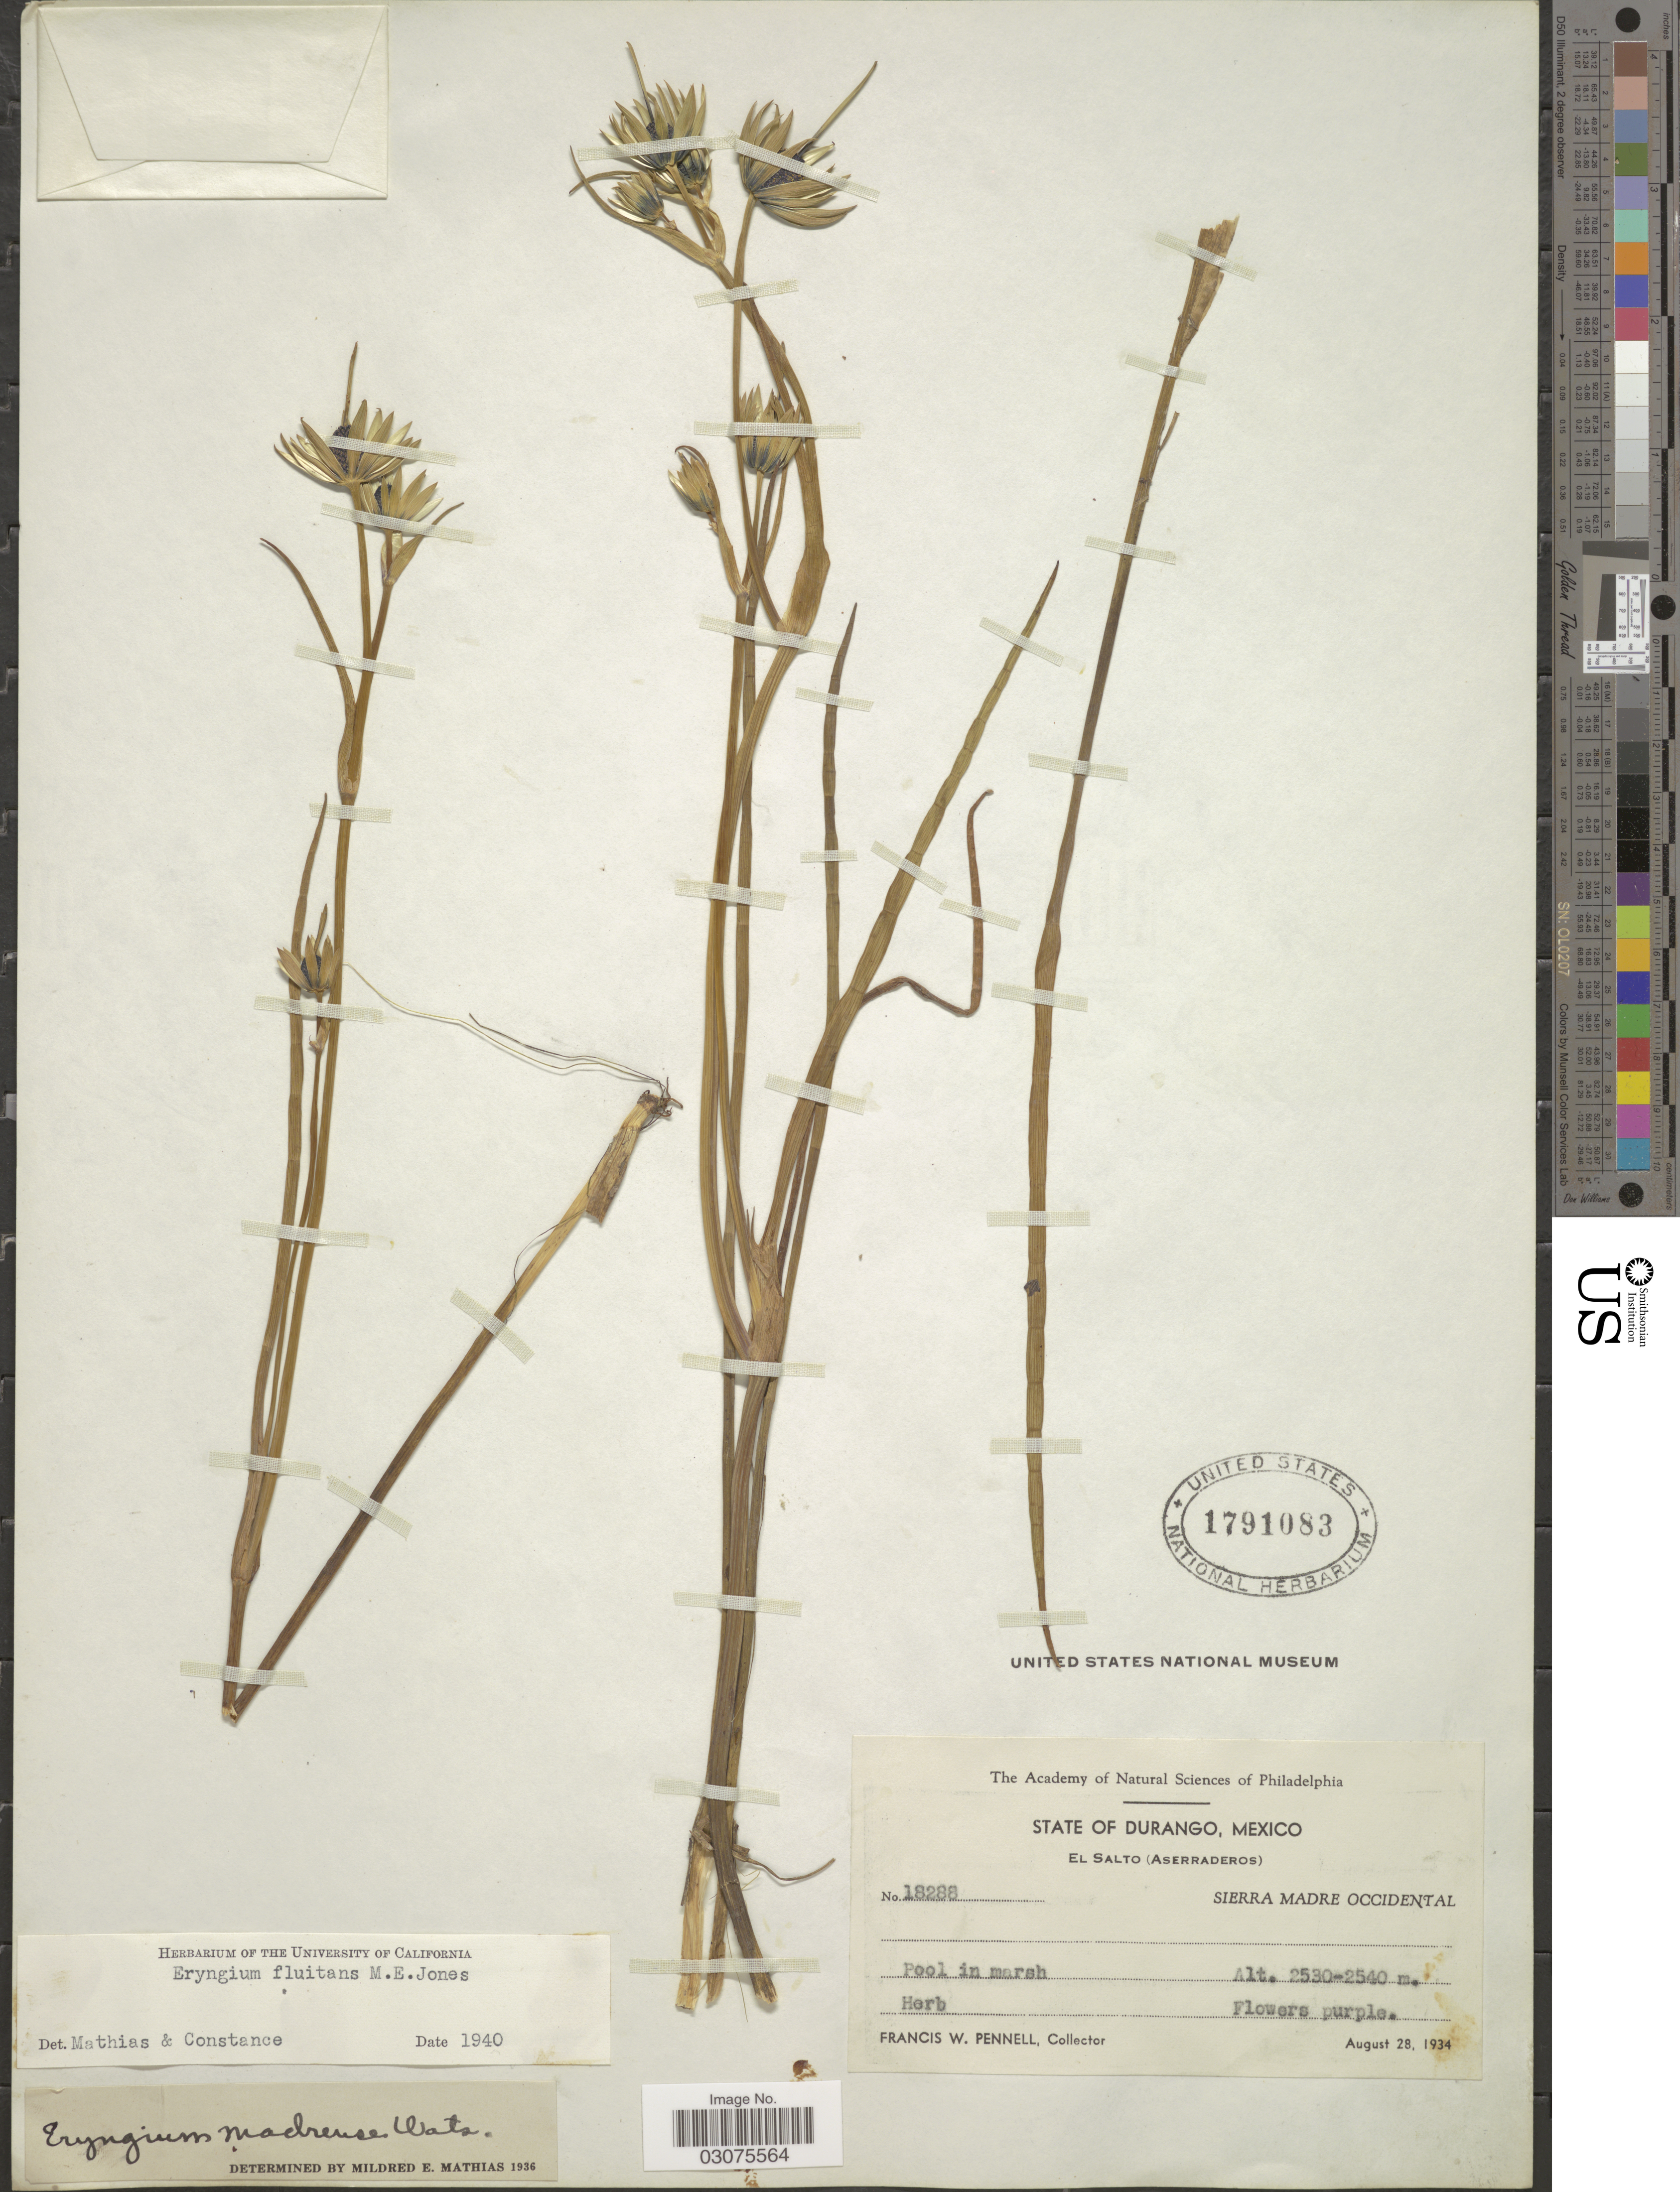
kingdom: Plantae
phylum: Tracheophyta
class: Magnoliopsida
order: Apiales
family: Apiaceae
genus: Eryngium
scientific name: Eryngium fluitans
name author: M.E. Jones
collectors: F. W. Pennell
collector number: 18288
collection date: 1934-08-28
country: Mexico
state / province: Durango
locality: El Salto (Aserraderos), Sierra Madre Occidental.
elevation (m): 2530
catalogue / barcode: US 1791083